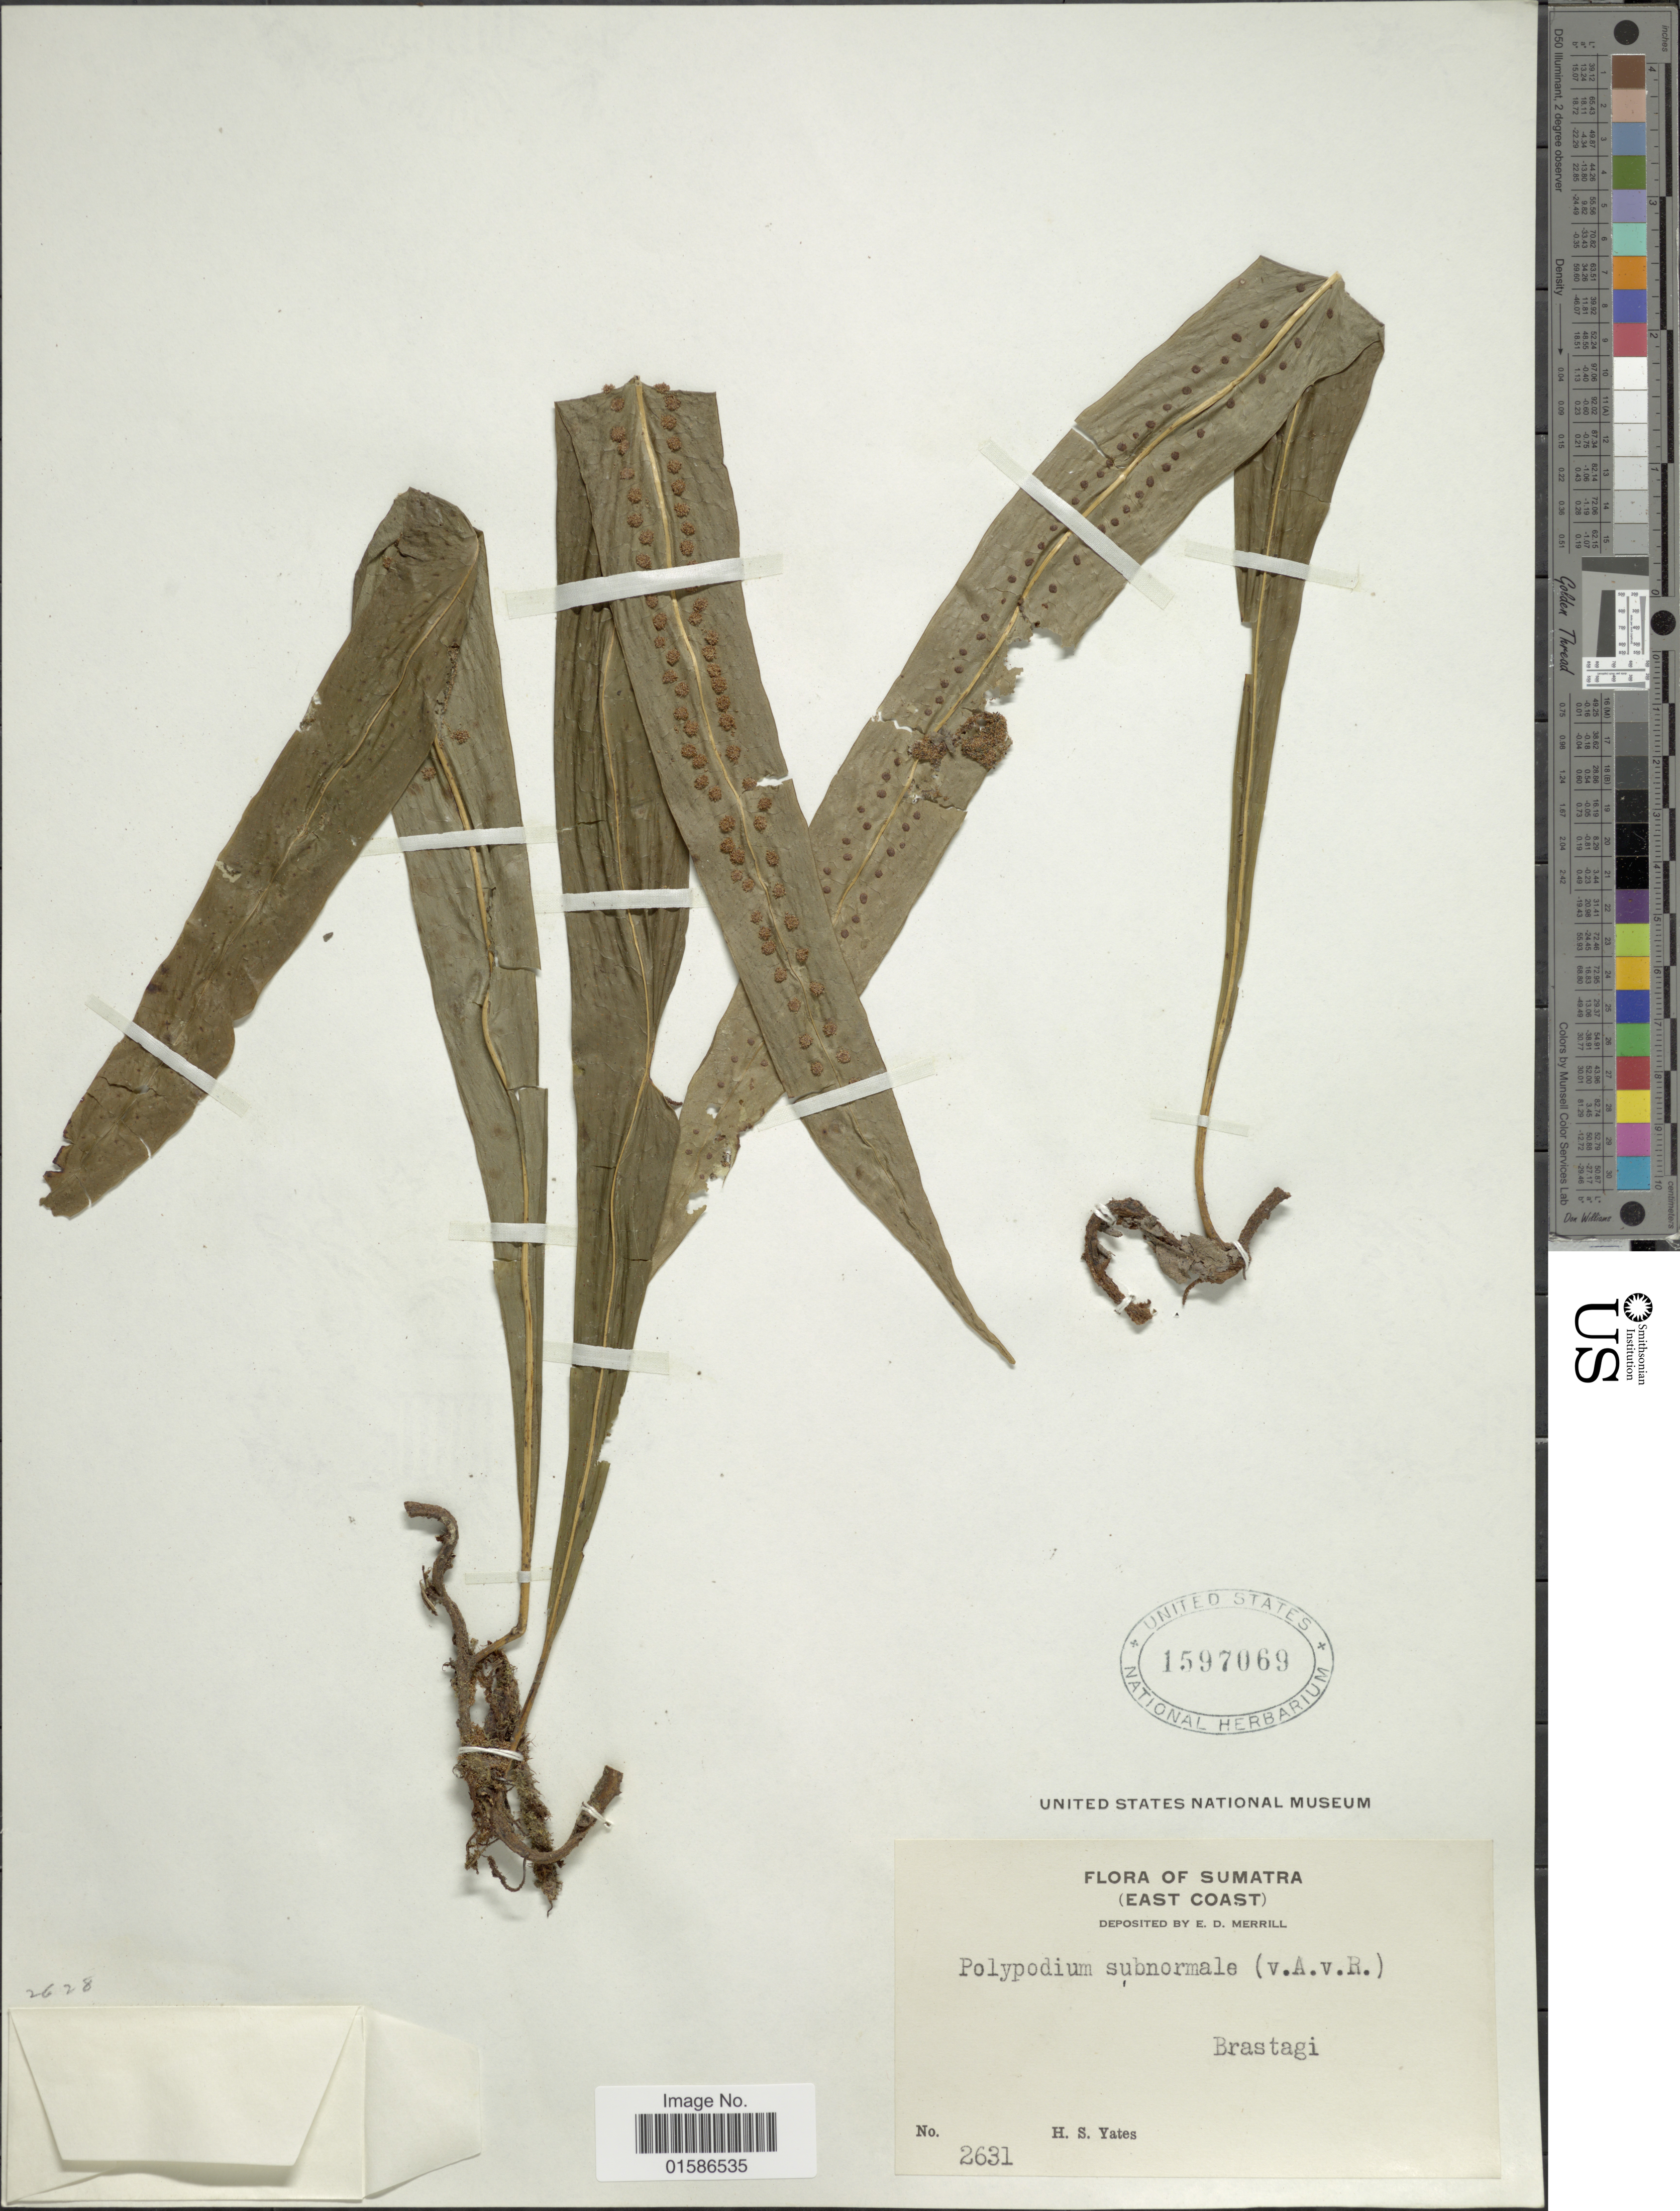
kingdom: Plantae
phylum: Tracheophyta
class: Polypodiopsida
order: Polypodiales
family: Polypodiaceae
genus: Microsorum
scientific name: Microsorum normale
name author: (D. Don) Ching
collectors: H. S. Yates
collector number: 2631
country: Indonesia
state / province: Sumatra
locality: (Easy Coast) Brastagi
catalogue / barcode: US 1597069